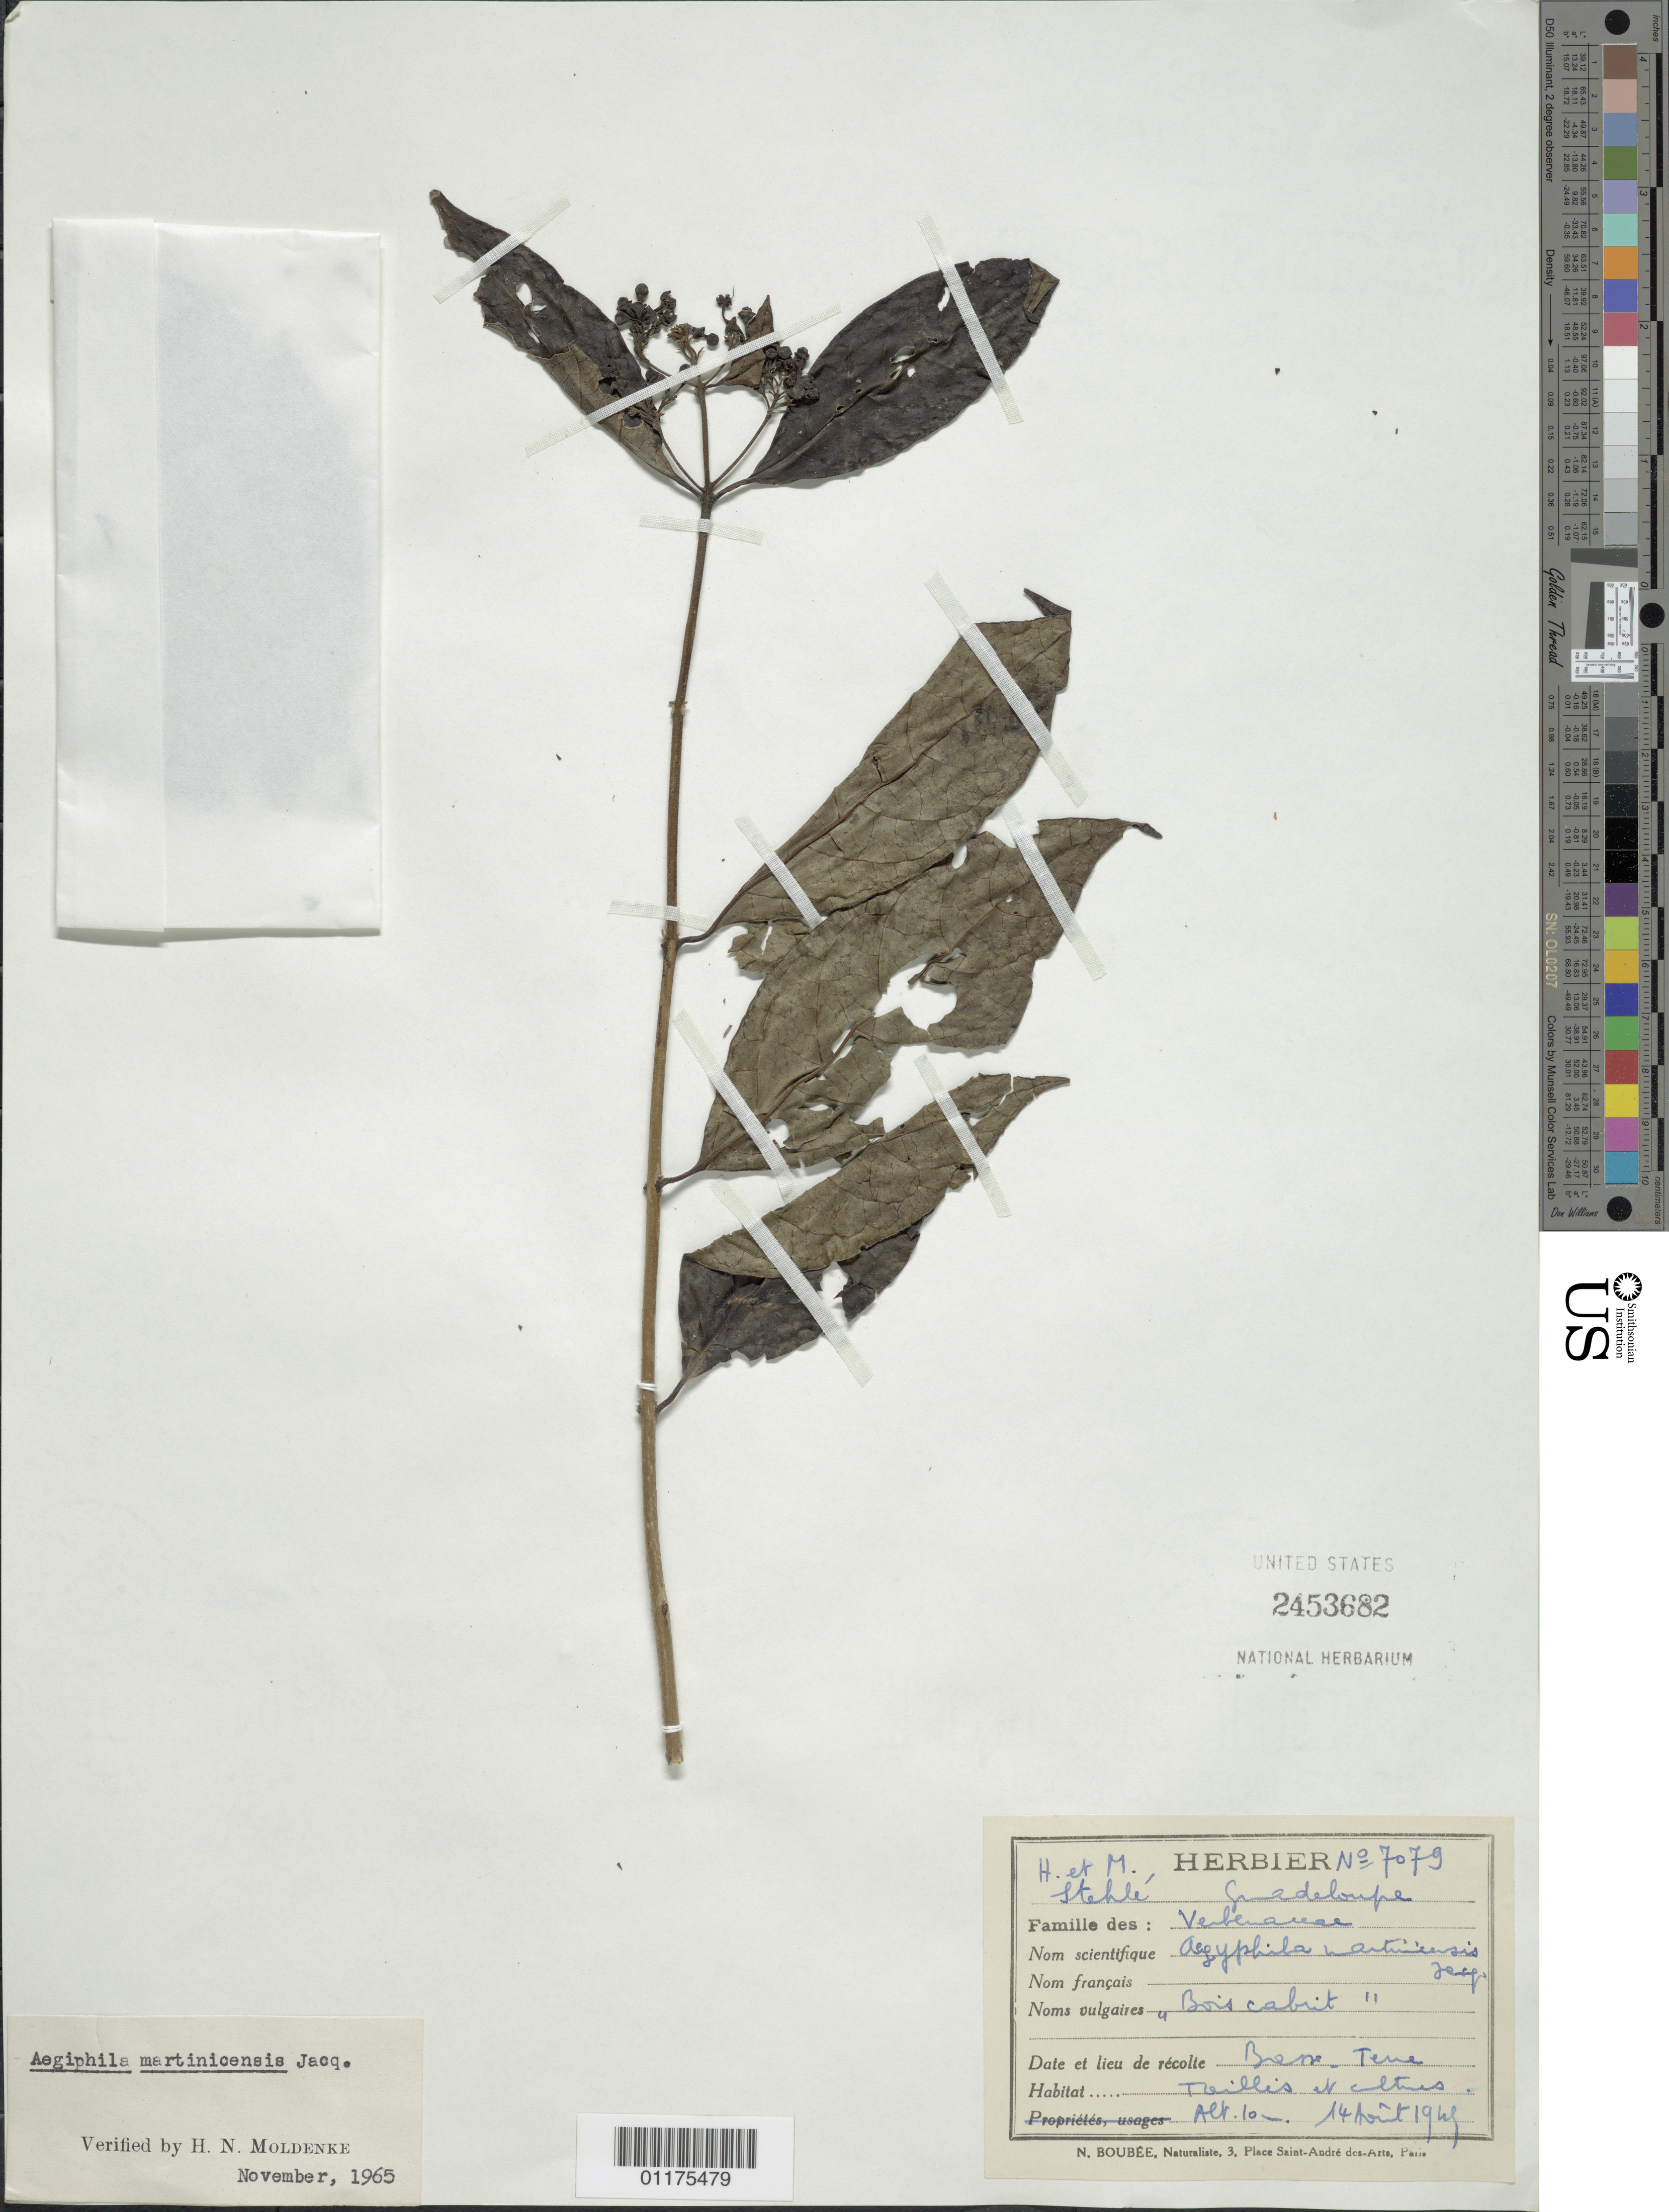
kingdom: Plantae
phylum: Tracheophyta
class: Magnoliopsida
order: Lamiales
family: Lamiaceae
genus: Aegiphila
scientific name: Aegiphila martinicensis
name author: Jacq.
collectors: H. Stehlé & M. Stehlé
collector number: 7079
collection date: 1949-08-14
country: Guadeloupe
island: Leeward Is.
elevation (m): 10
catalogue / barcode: US 2453682